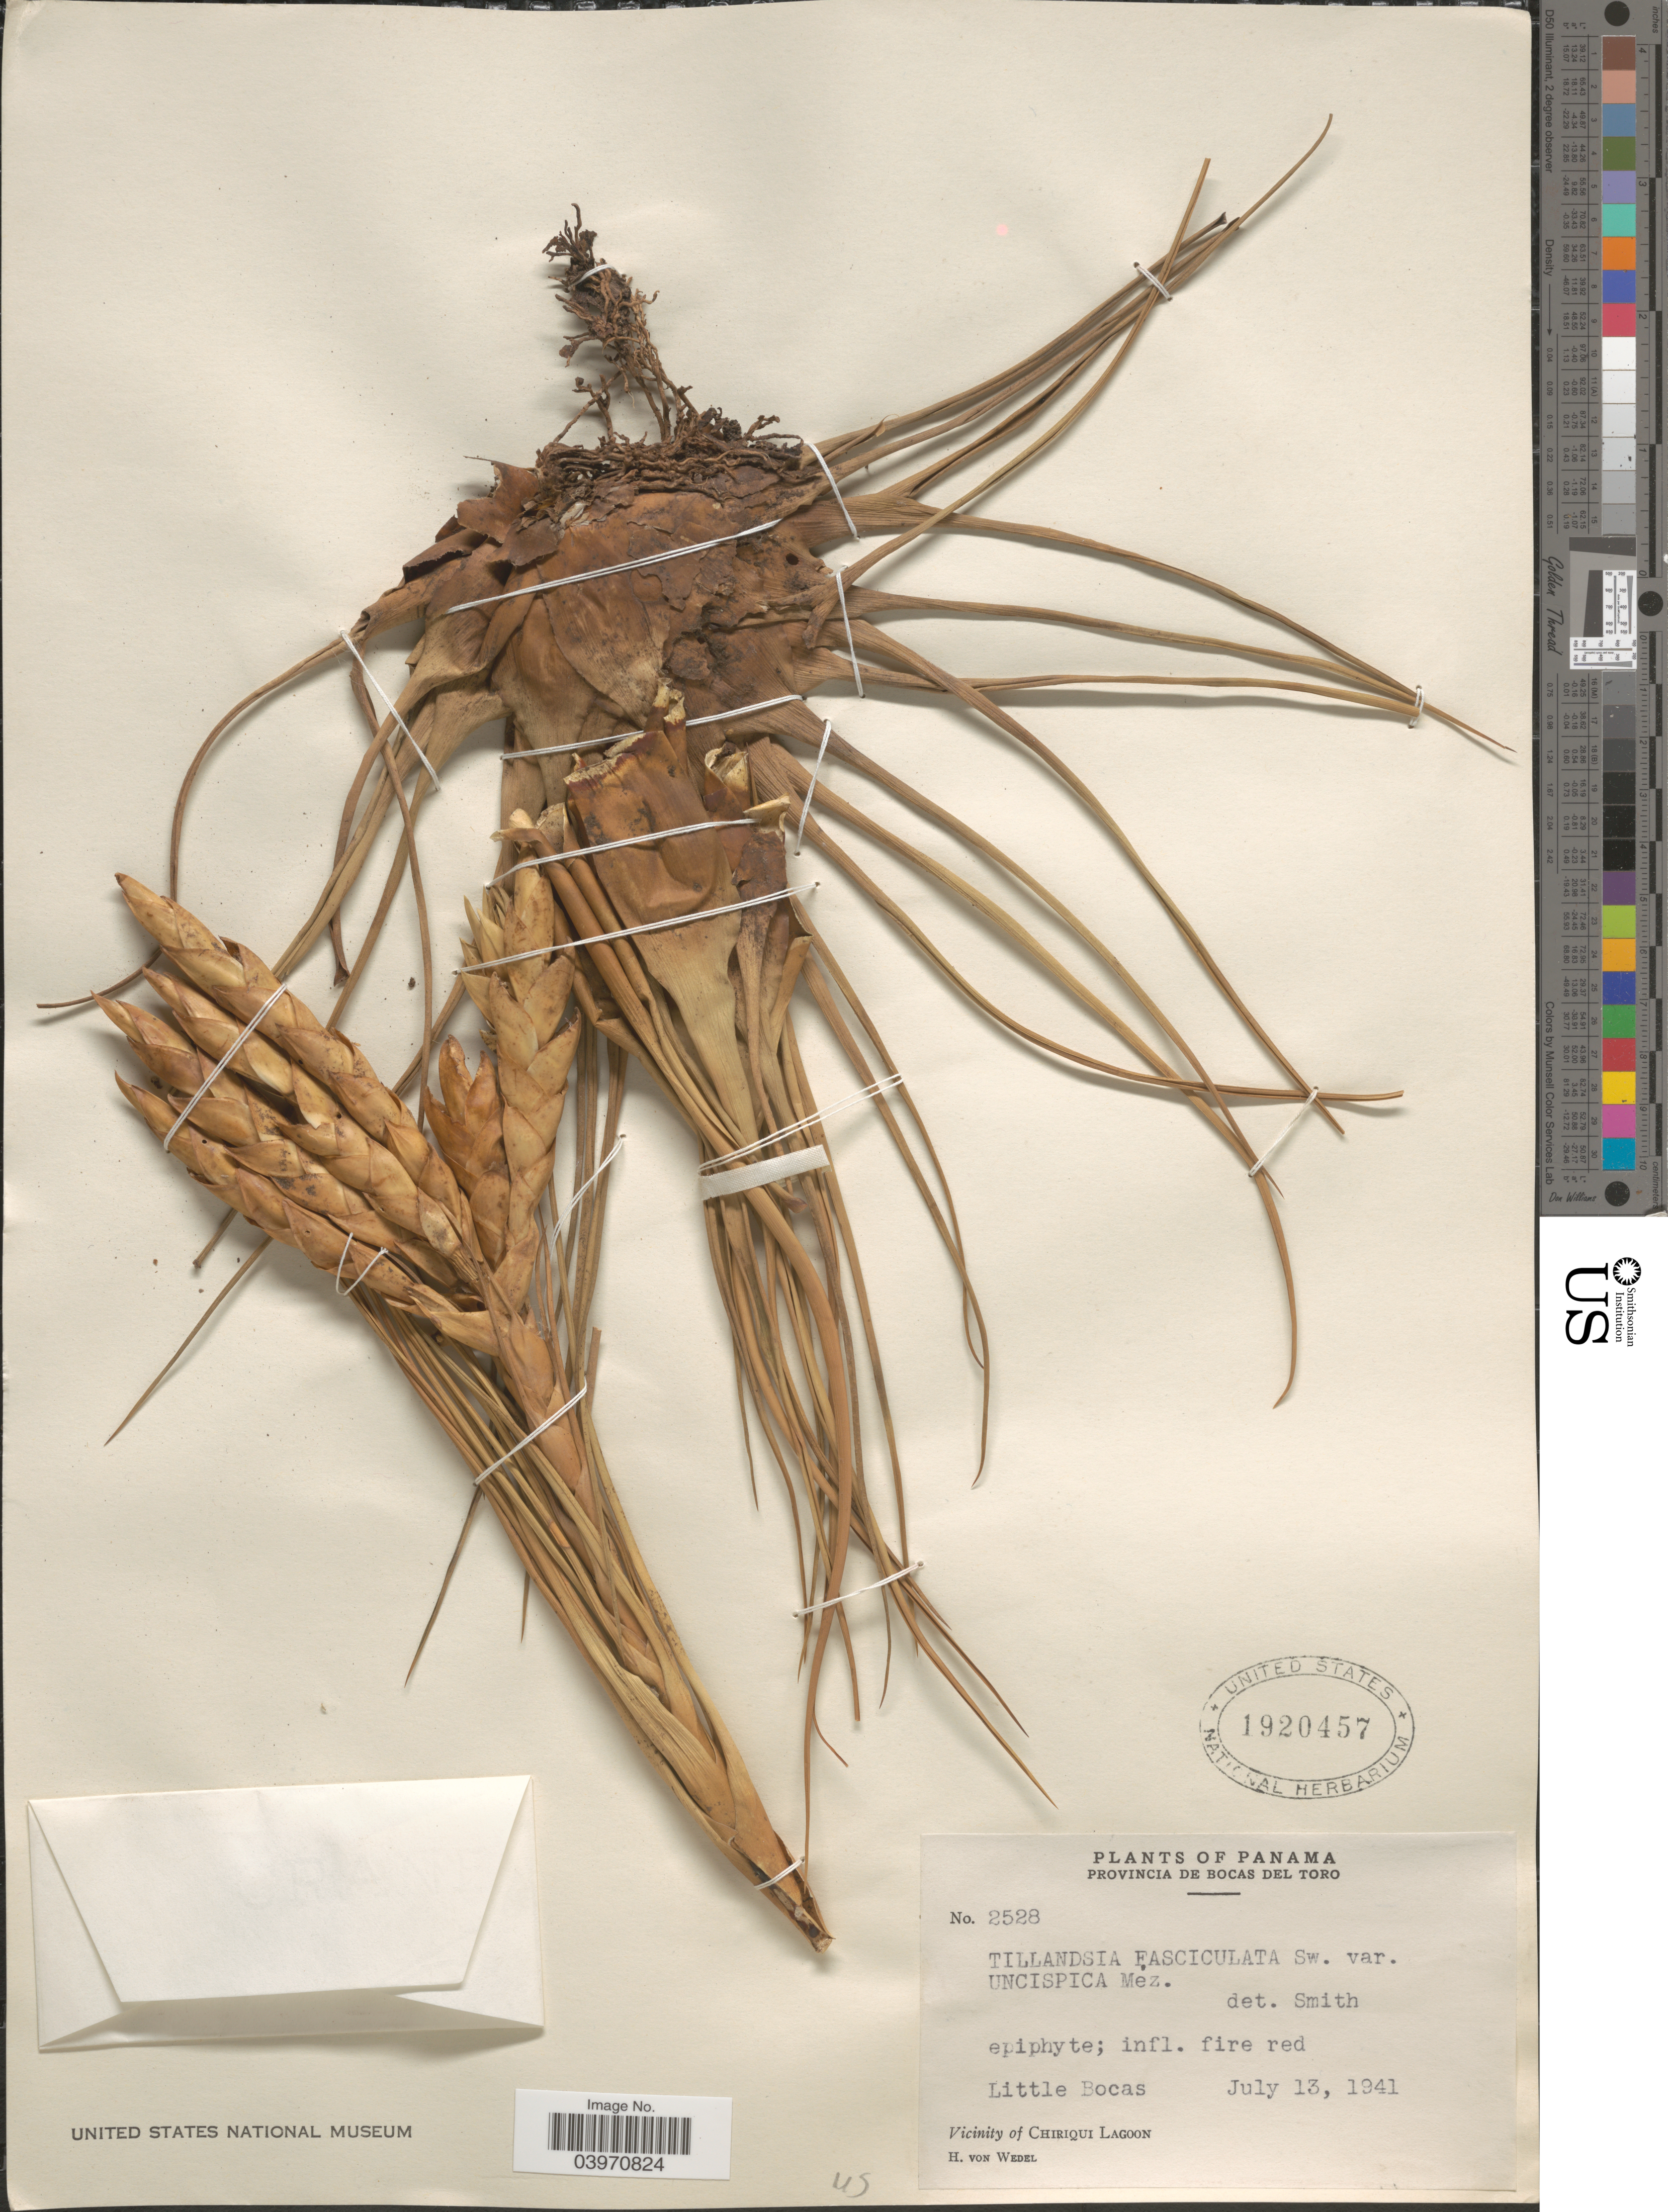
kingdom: Plantae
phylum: Tracheophyta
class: Liliopsida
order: Poales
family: Bromeliaceae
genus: Tillandsia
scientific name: Tillandsia fasciculata var. uncispica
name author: Mez in A. DC.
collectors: H. von Wedel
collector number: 2528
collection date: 1941-07-13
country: Panama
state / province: Bocas del Toro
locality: Little Bocas. Vicinity of Chiriqui Lagoon.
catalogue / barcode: US 1920457